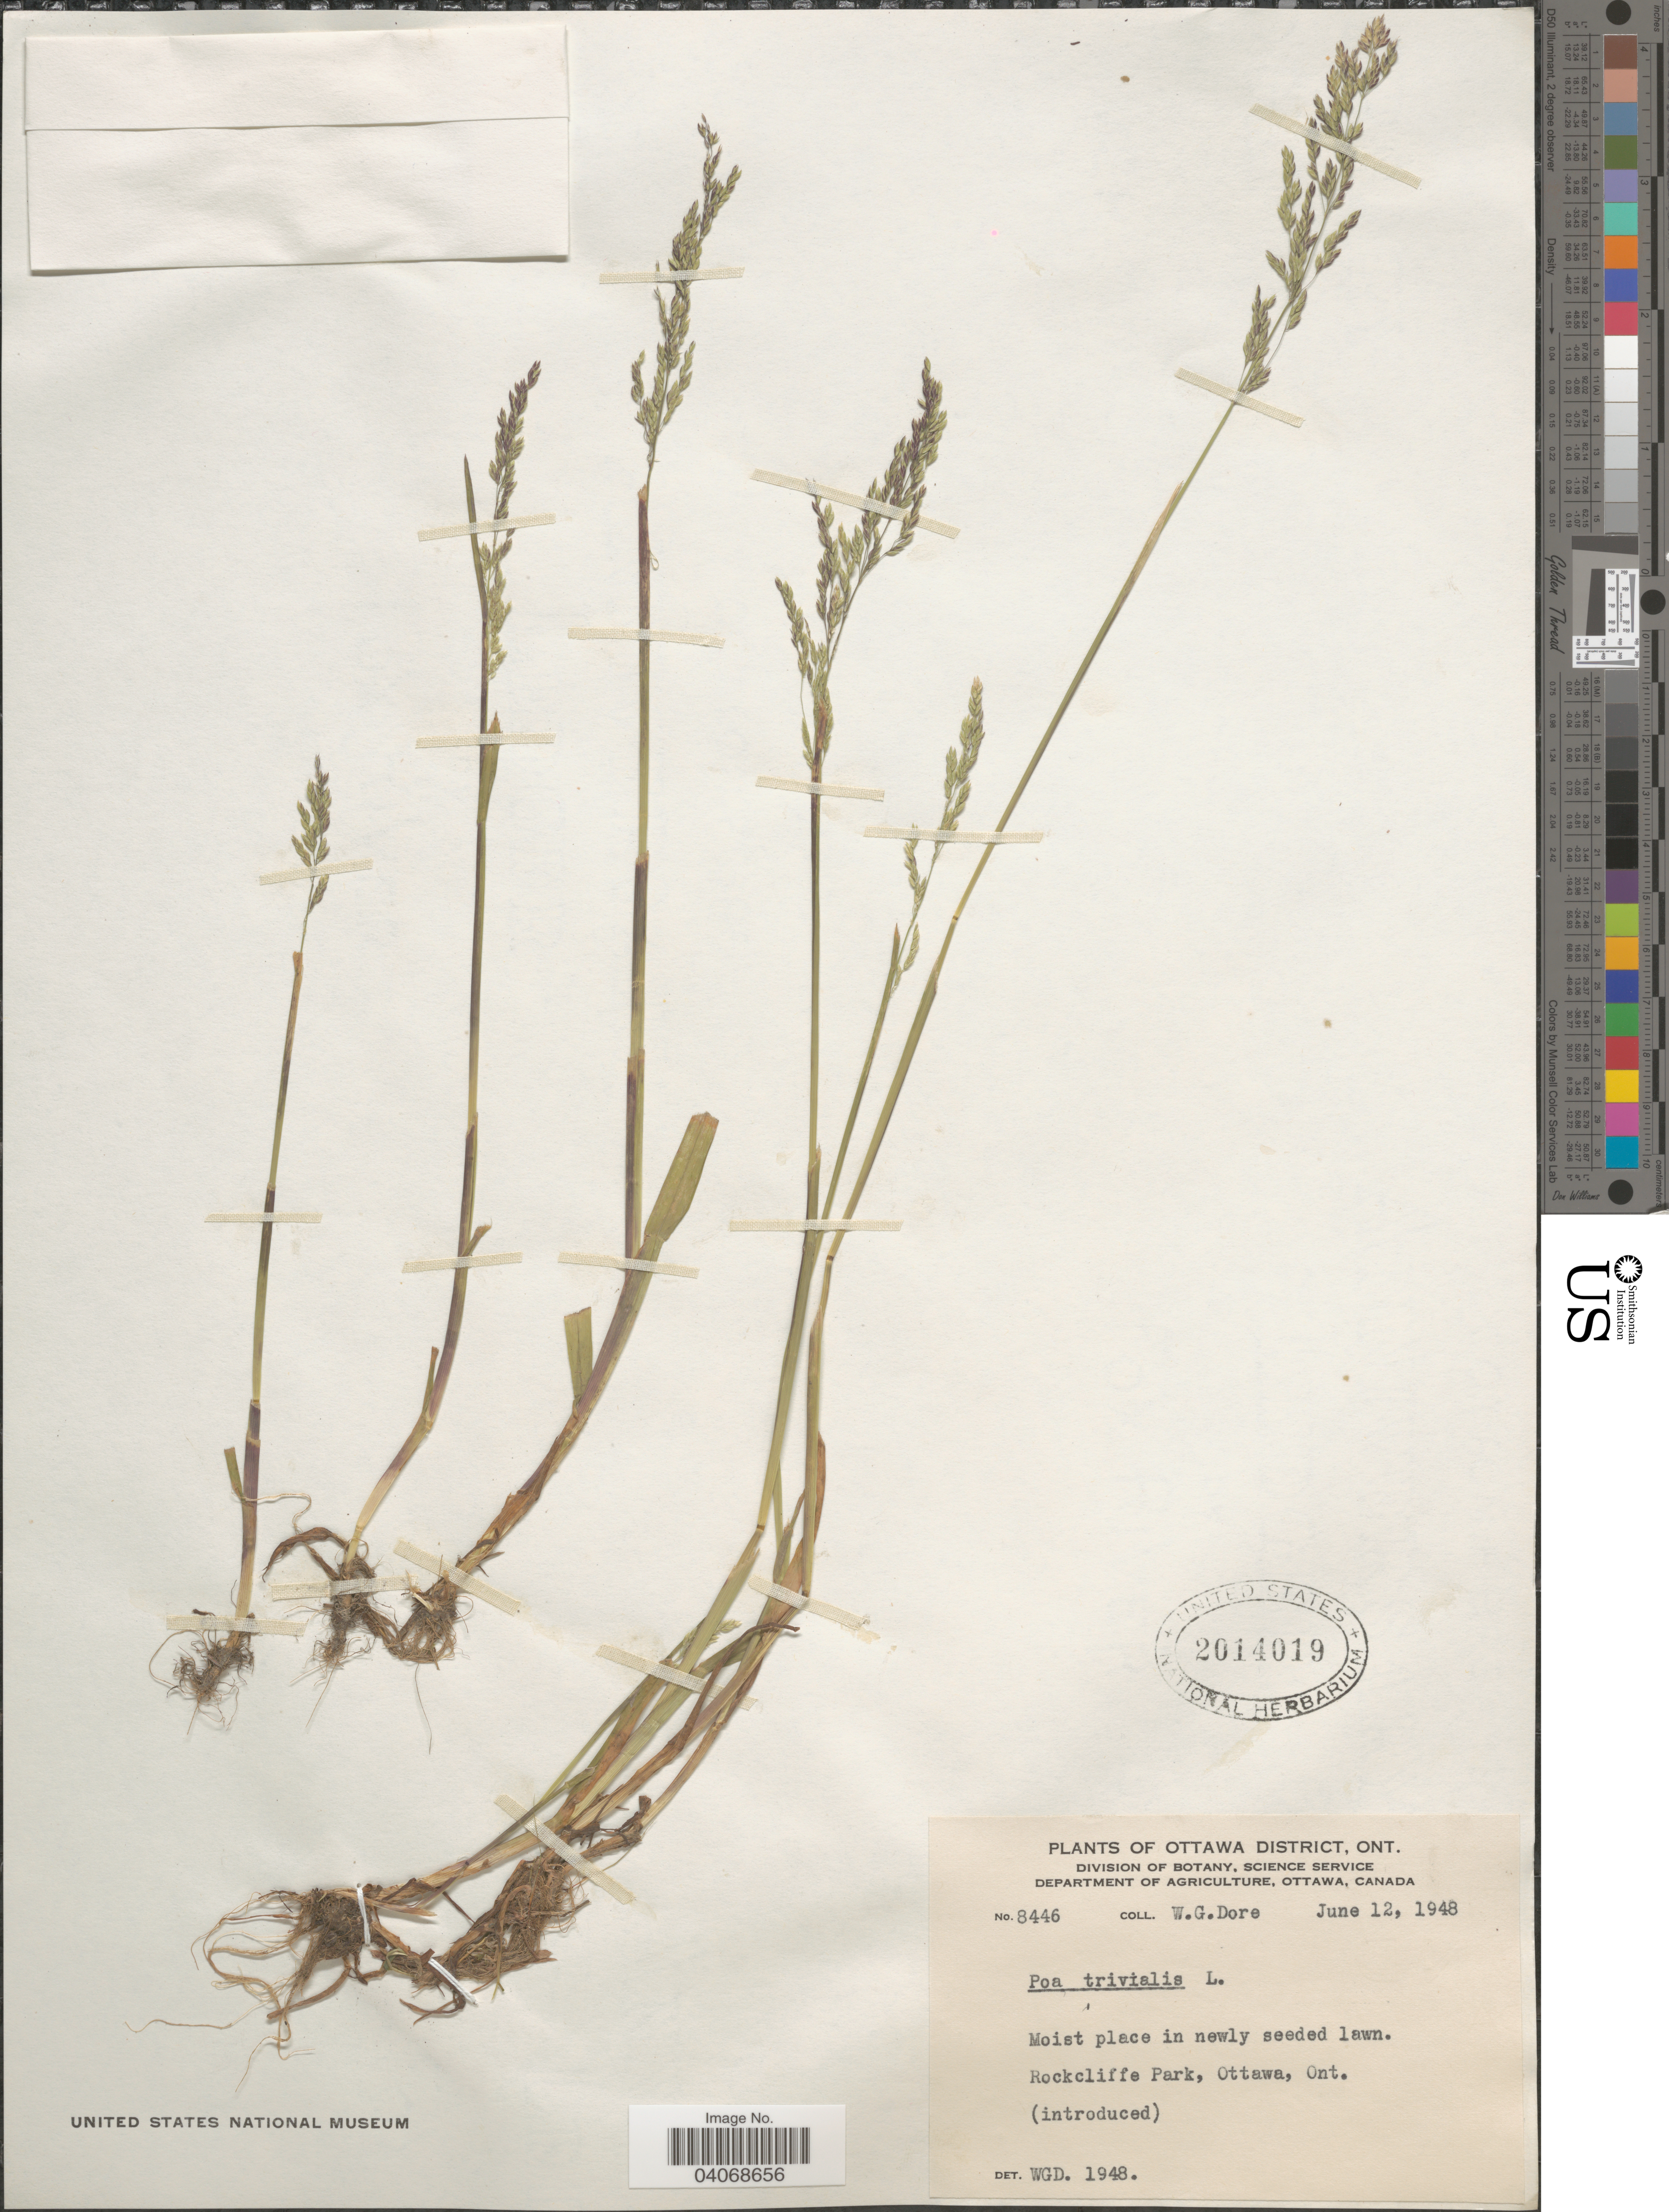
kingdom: Plantae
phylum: Tracheophyta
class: Liliopsida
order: Poales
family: Poaceae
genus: Poa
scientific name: Poa trivialis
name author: L.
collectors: W. Dore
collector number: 8446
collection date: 1948-06-12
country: Canada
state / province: Ontario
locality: Ottawa District. Moist place in newly seeded lawn. Rockcliffe Park, Ottawa.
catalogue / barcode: US 2014019